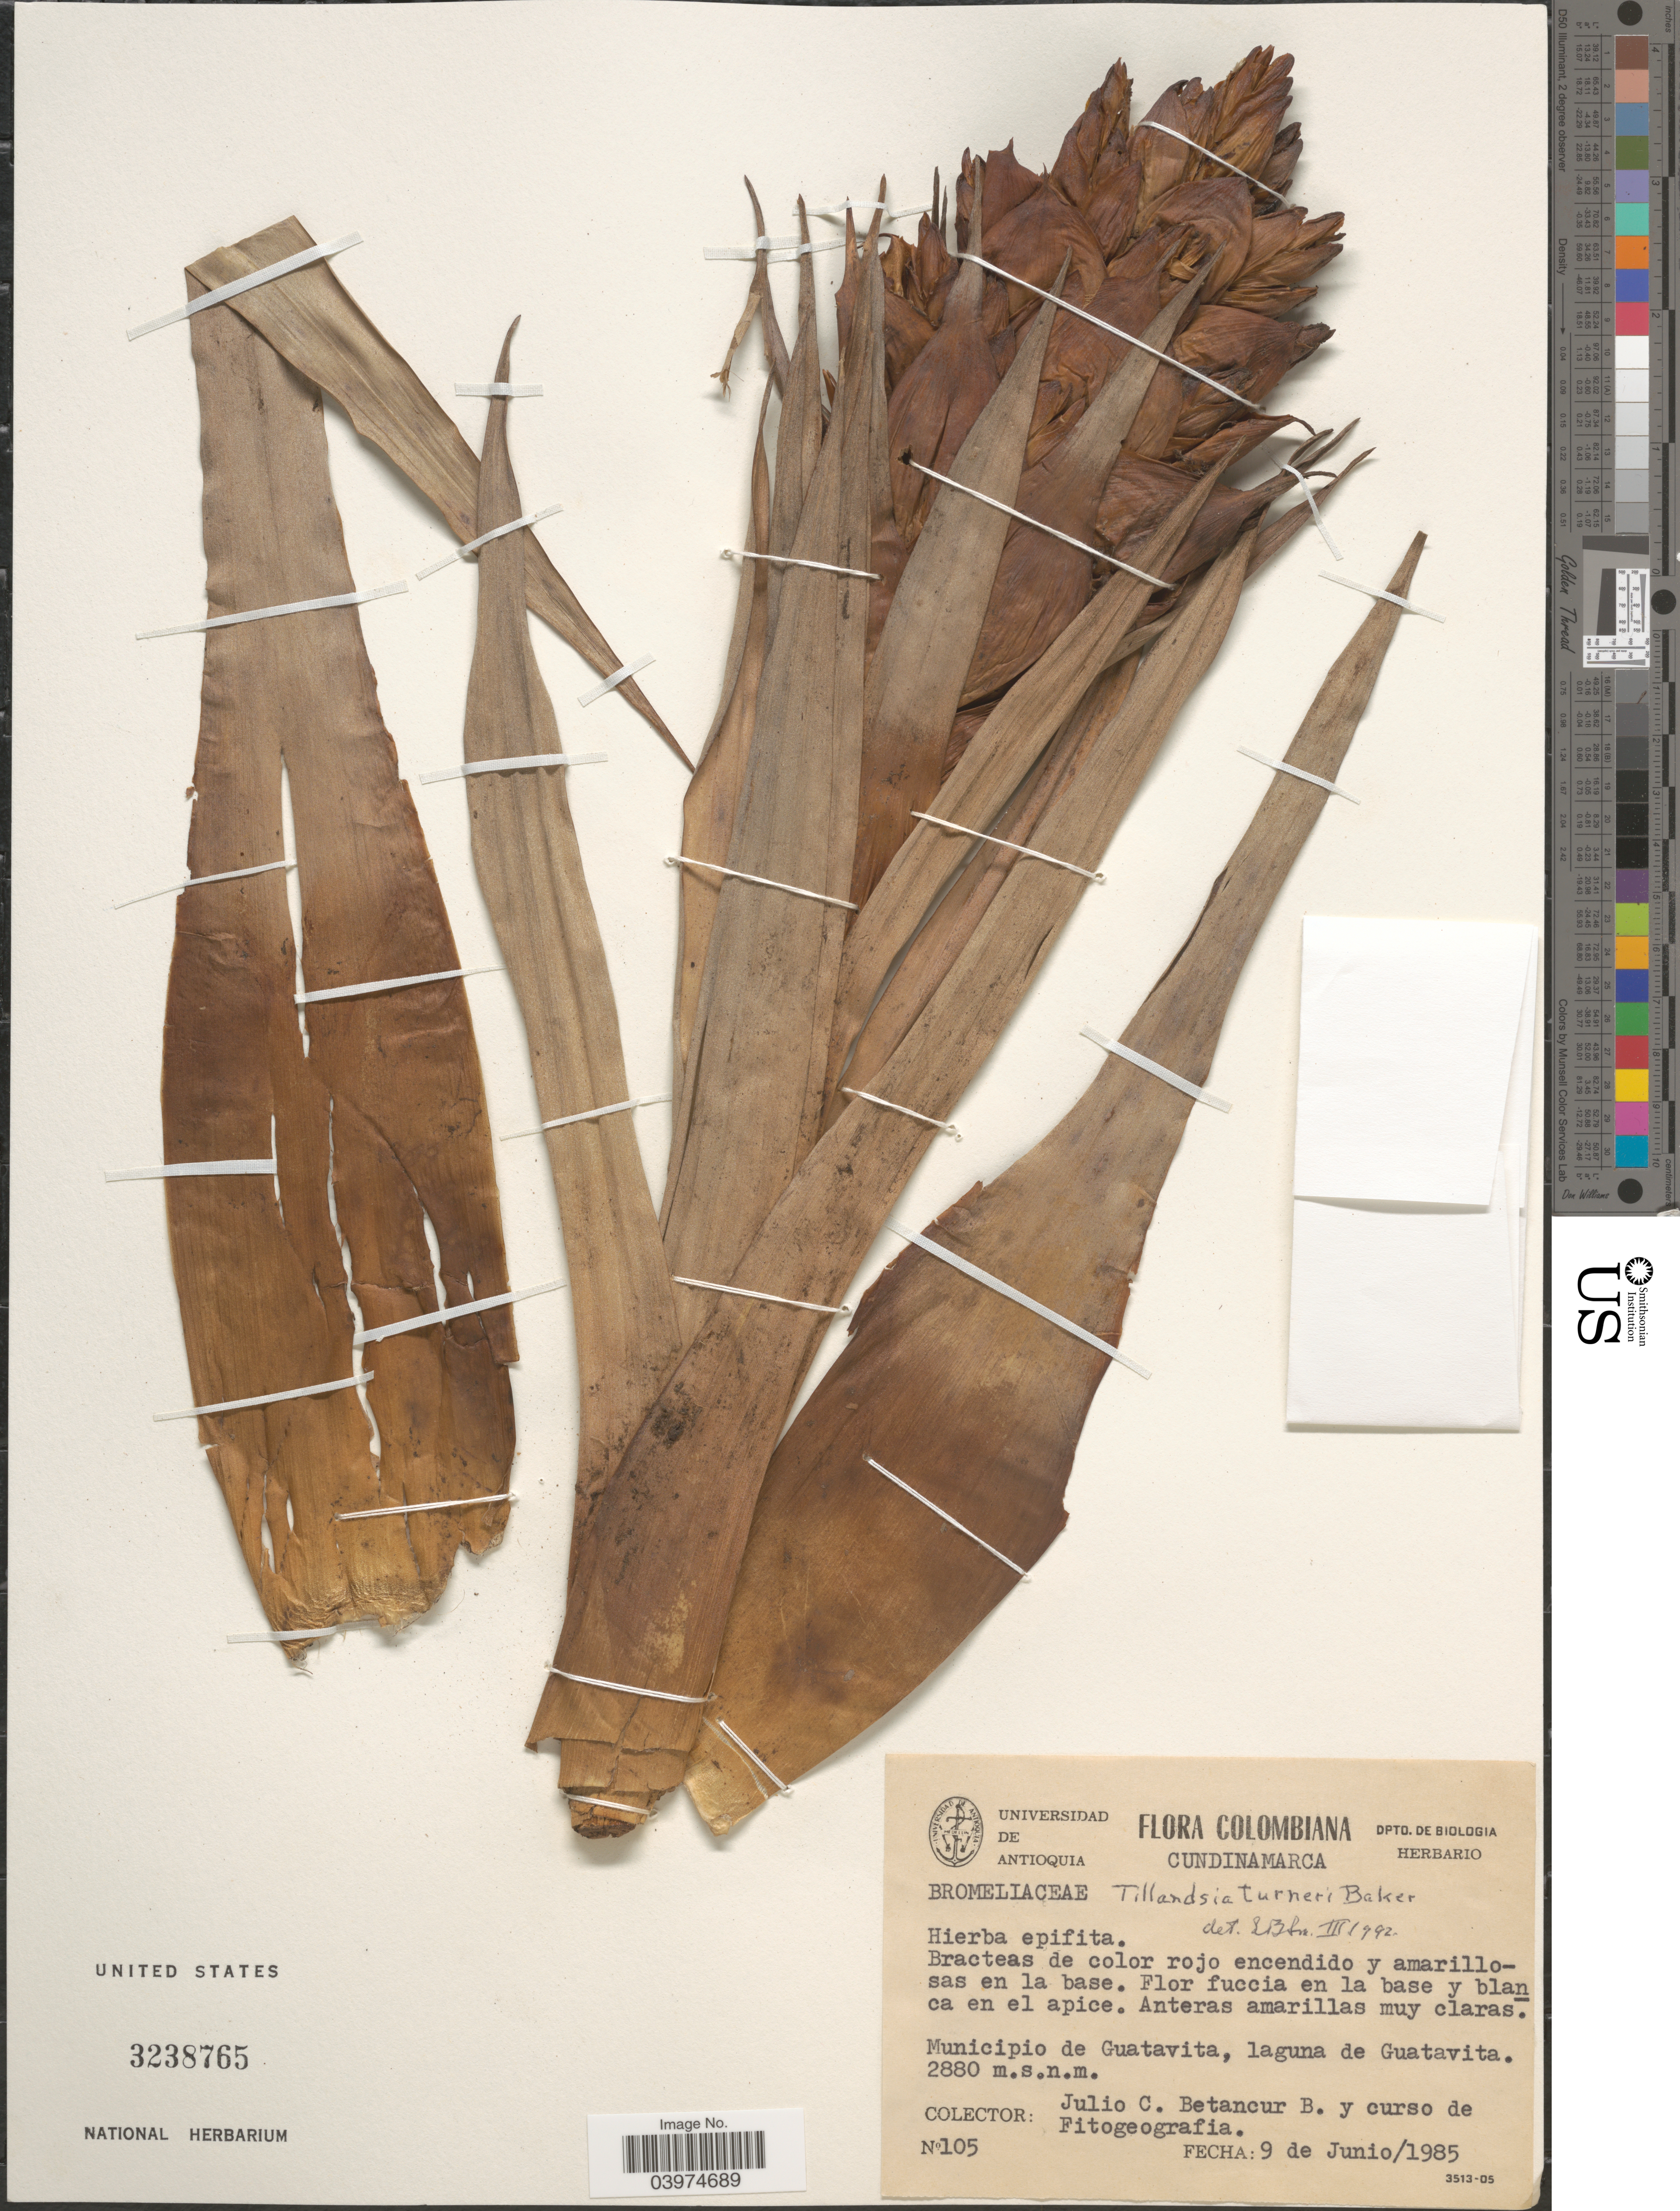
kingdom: Plantae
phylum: Tracheophyta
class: Liliopsida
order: Poales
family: Bromeliaceae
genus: Tillandsia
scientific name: Tillandsia turneri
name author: Baker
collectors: J. C. Betancur & Curso de Fitogeografia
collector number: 105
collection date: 1985-06-09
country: Colombia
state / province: Cundinamarca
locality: Municipio de Guatavita, laguna de Guatavita.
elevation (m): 2880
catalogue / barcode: US 3238765